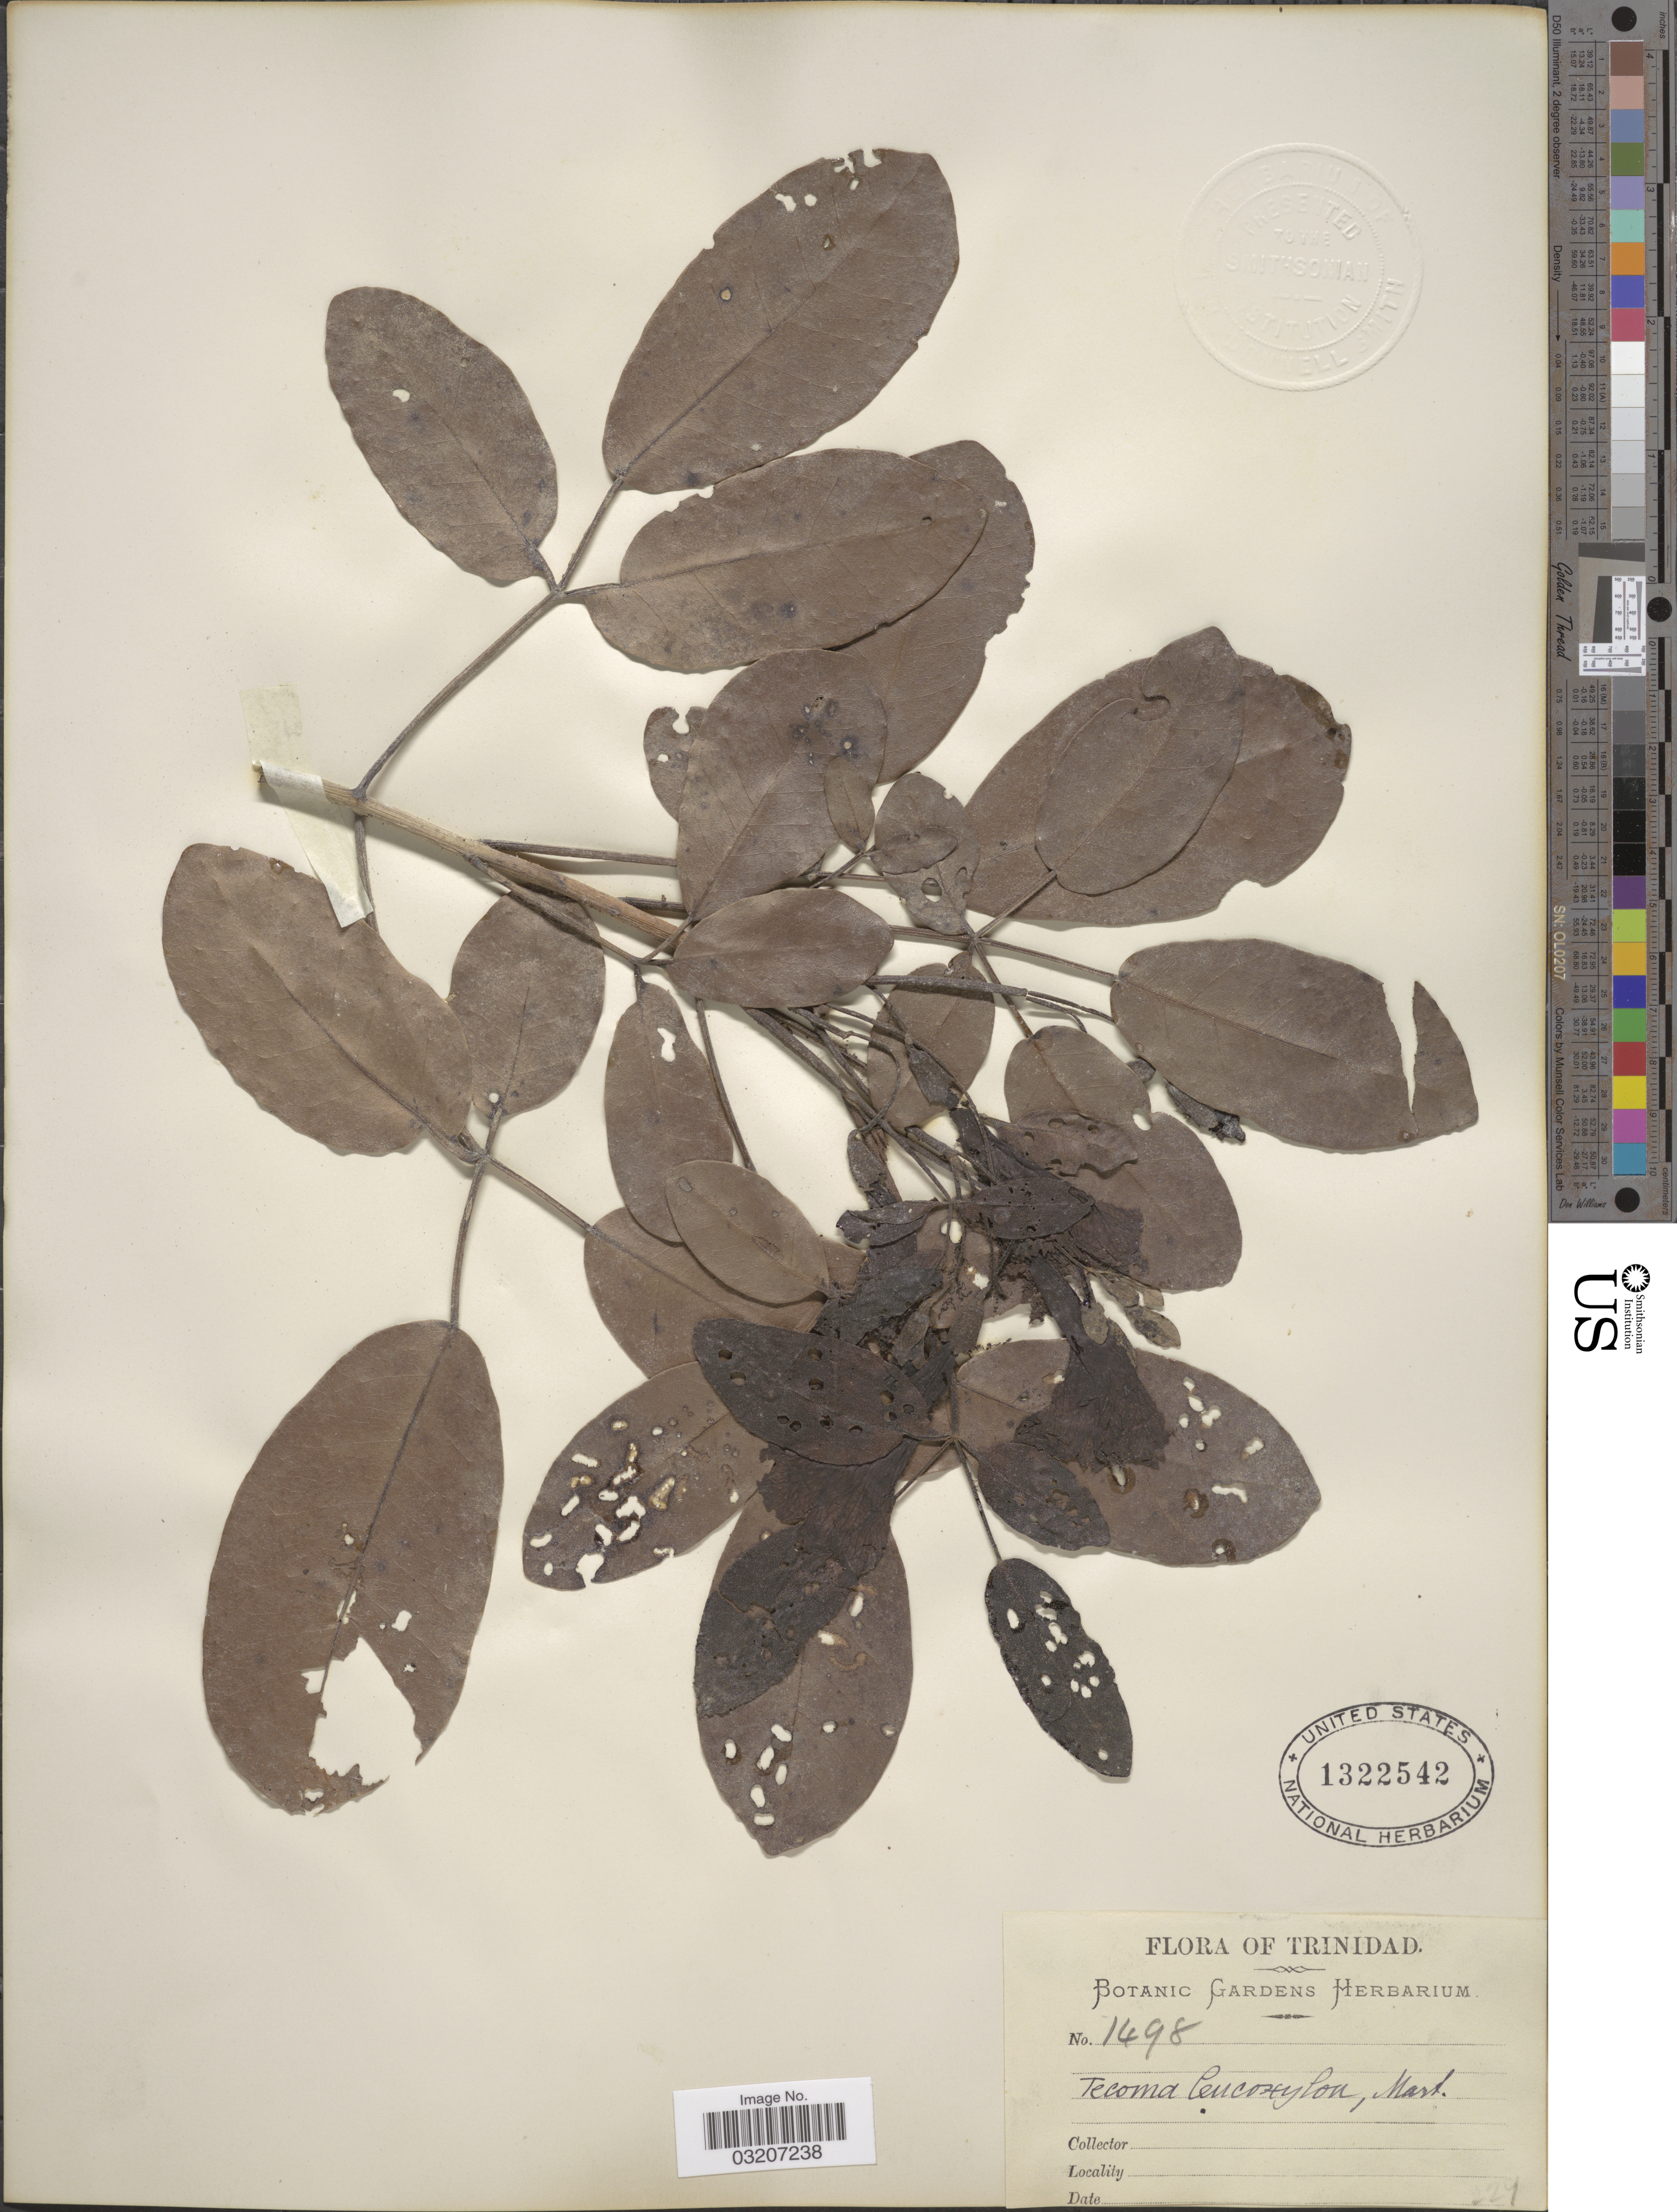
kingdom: Plantae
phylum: Tracheophyta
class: Magnoliopsida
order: Lamiales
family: Bignoniaceae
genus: Tabebuia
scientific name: Tabebuia pallida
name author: (Lindl.) Miers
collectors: ex herb. Botanic Gardens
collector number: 1498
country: Trinidad and Tobago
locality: Trinidad.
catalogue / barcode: US 1322542